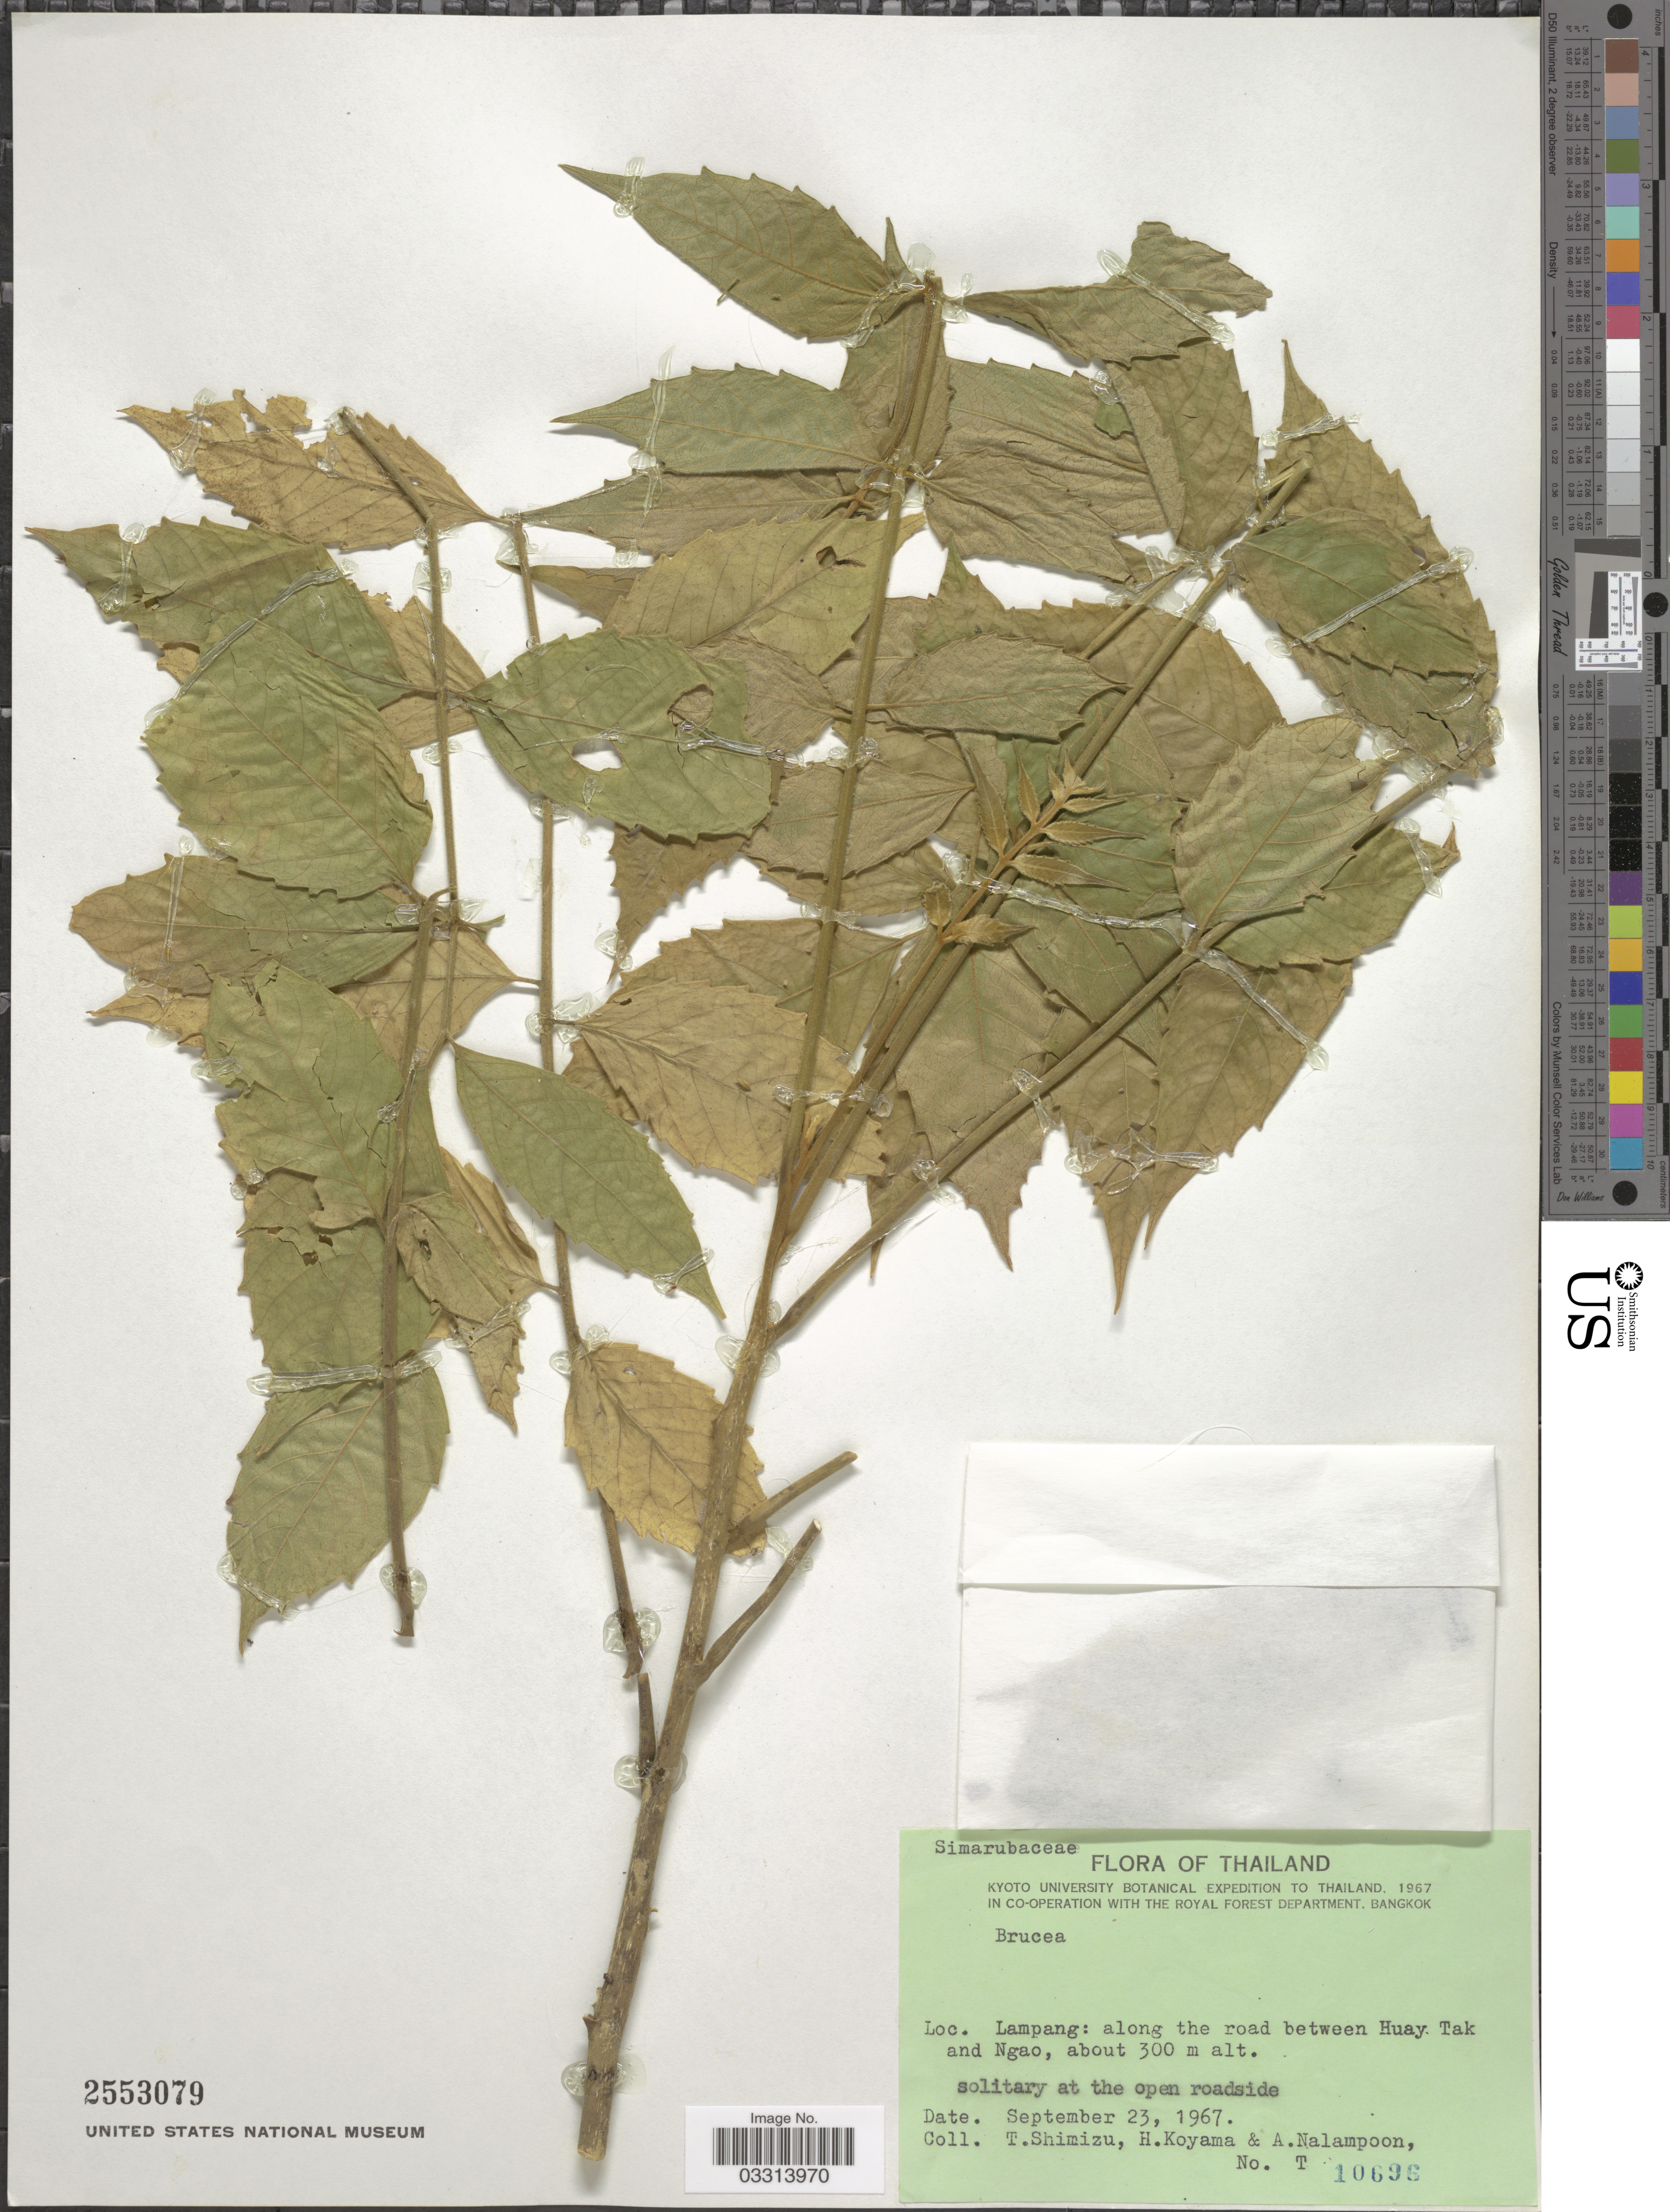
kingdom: Plantae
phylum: Tracheophyta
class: Magnoliopsida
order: Sapindales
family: Simaroubaceae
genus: Brucea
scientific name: Brucea javanica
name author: (L.) Merr.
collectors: T. Shimizu, H. Koyama & A. Nalampoon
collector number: T10696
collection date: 1967-09-23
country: Thailand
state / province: Lampang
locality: Along the road between Huay Tak and Ngao.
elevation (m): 300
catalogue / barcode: US 2553079